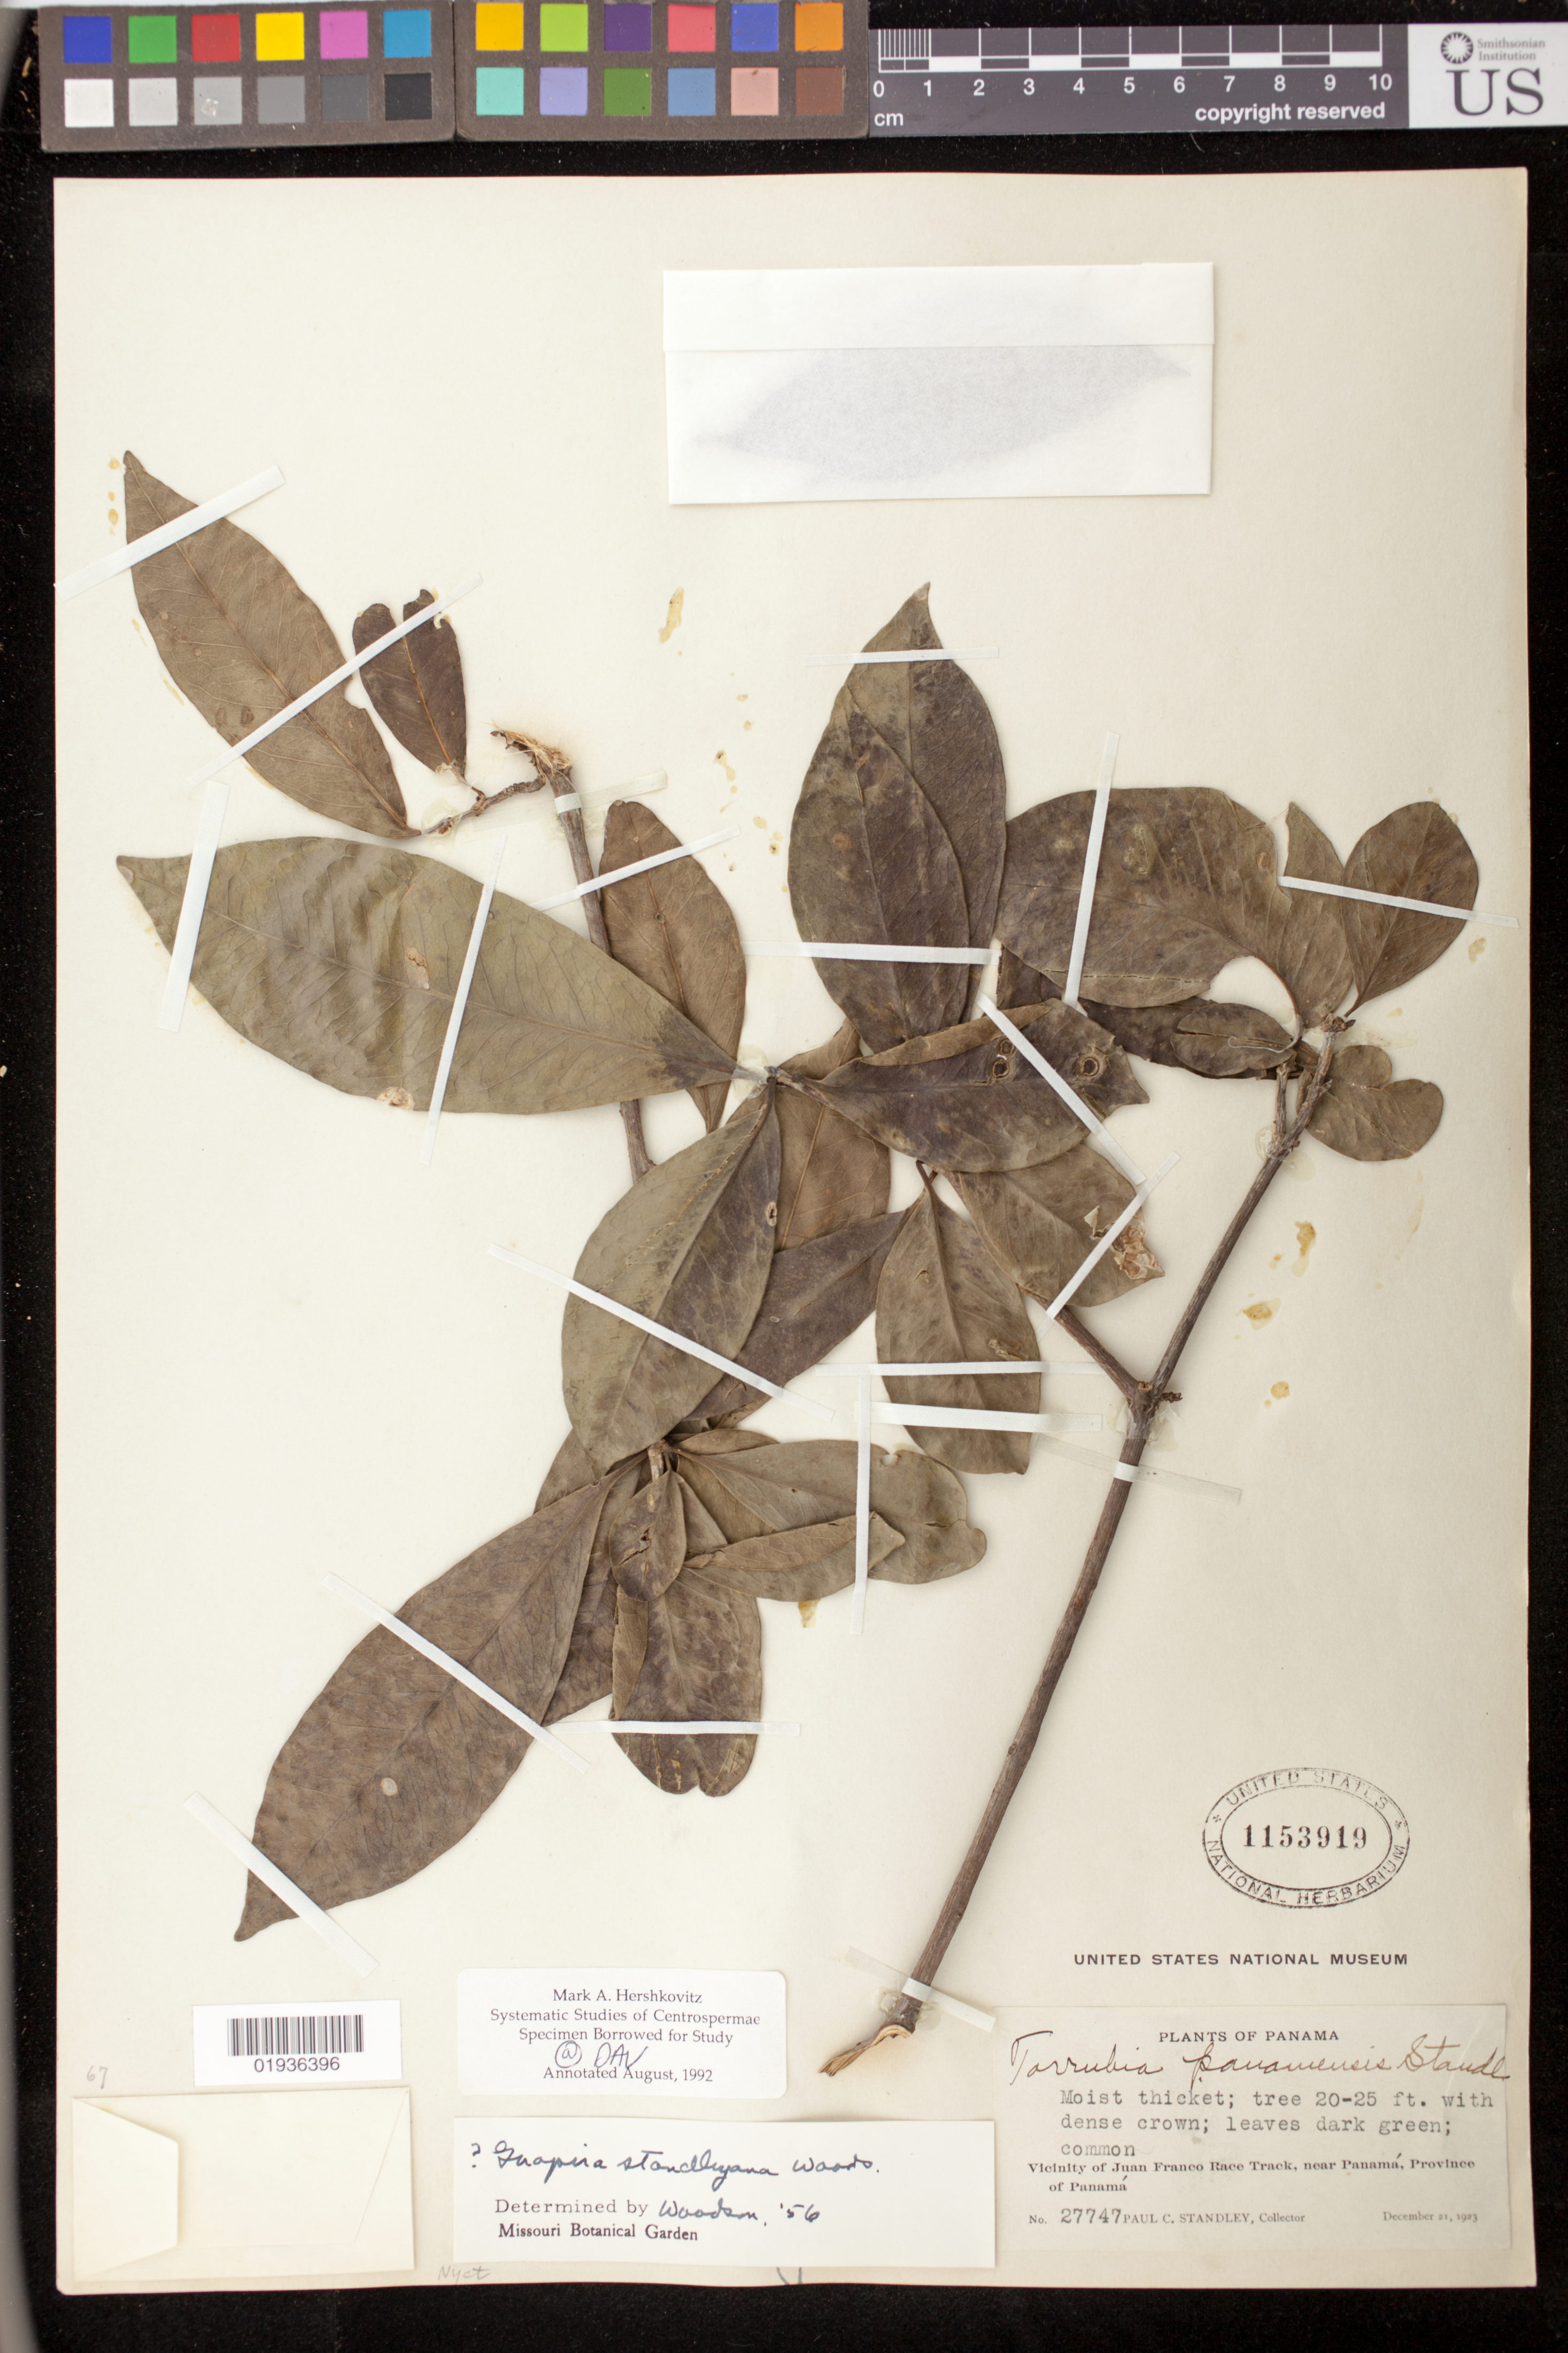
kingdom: Plantae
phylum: Tracheophyta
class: Magnoliopsida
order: Caryophyllales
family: Nyctaginaceae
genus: Guapira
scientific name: Guapira standleyana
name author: Woodson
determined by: Woodson, --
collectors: P. C. Standley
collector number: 27747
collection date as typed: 21 Dec 1923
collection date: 1923-12-21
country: Panama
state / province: Panamá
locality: Vicinity of Juan Franco Race Track, near Panamá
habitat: Moist thicket.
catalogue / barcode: US 1153919